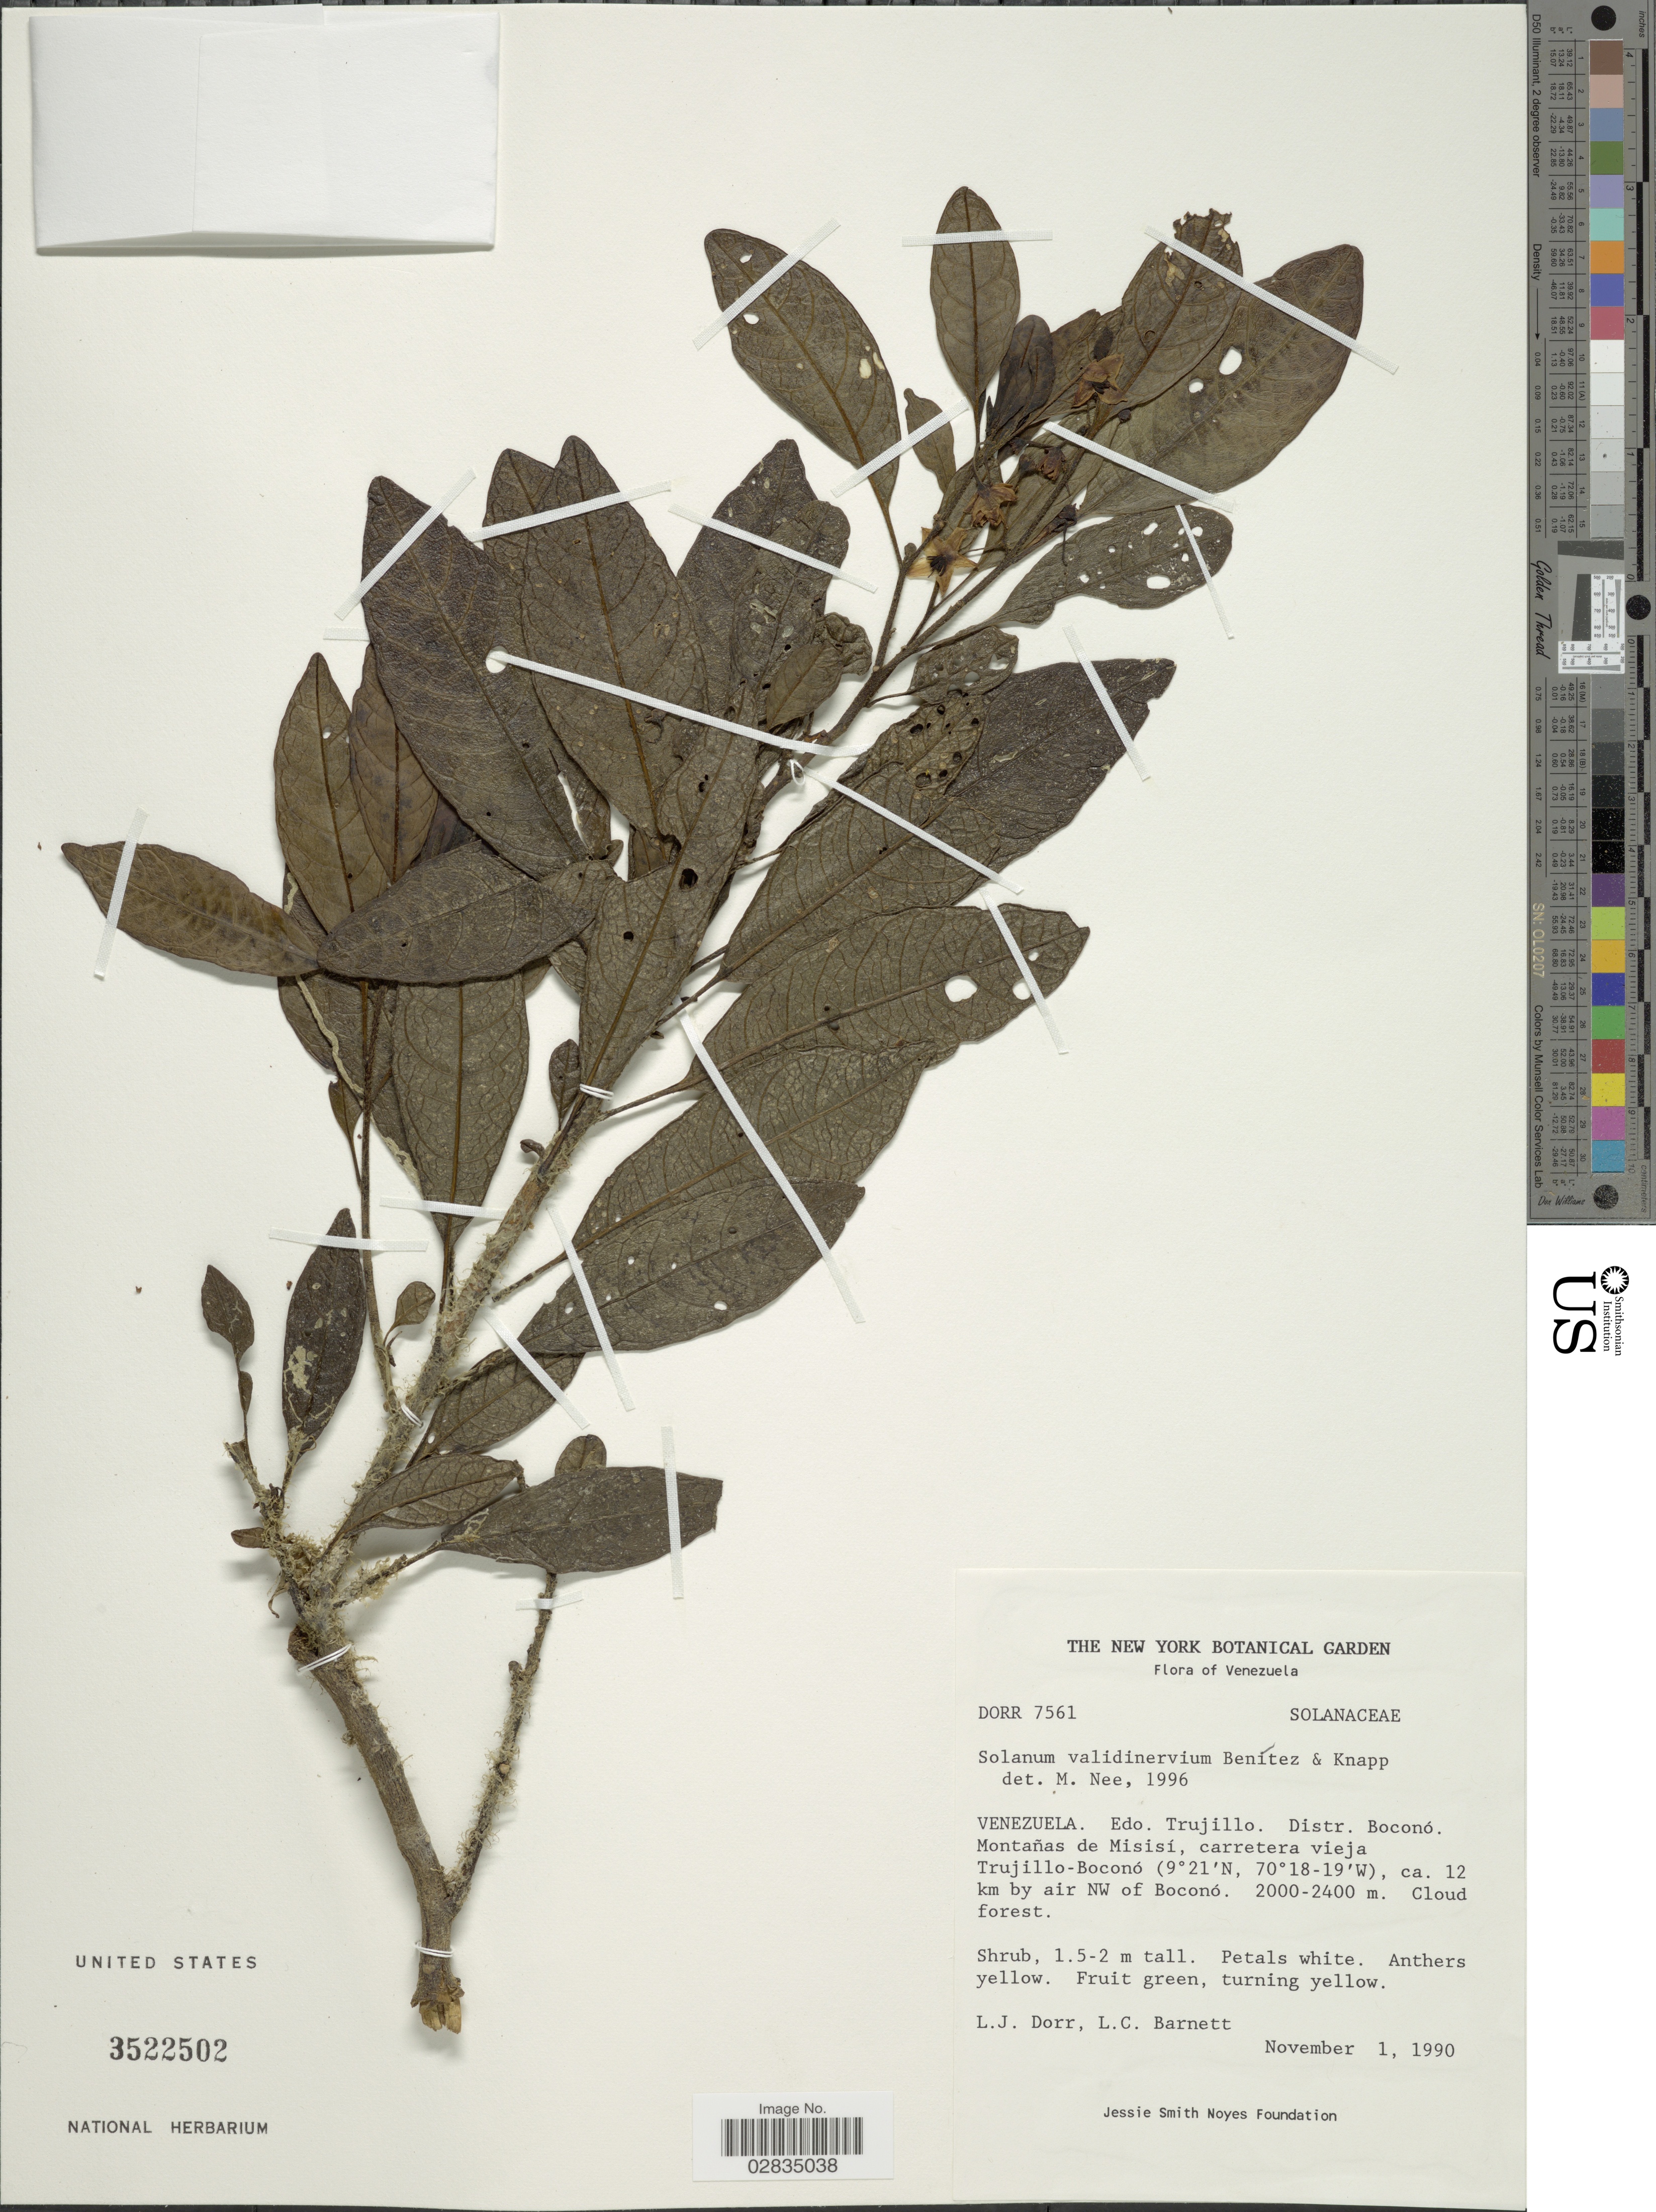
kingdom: Plantae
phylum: Tracheophyta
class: Magnoliopsida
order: Solanales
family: Solanaceae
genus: Solanum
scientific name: Solanum validinervium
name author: Benítez & S. Knapp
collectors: L. J. Dorr & L. C. Barnett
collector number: DORR 7561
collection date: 1990-11-01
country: Venezuela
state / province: Trujillo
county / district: Boconó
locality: Montañas de Misisí, carretera vieja Trujillo-Boconó, ca. 12 km by air NW of Boconó.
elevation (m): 2000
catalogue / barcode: US 3522502